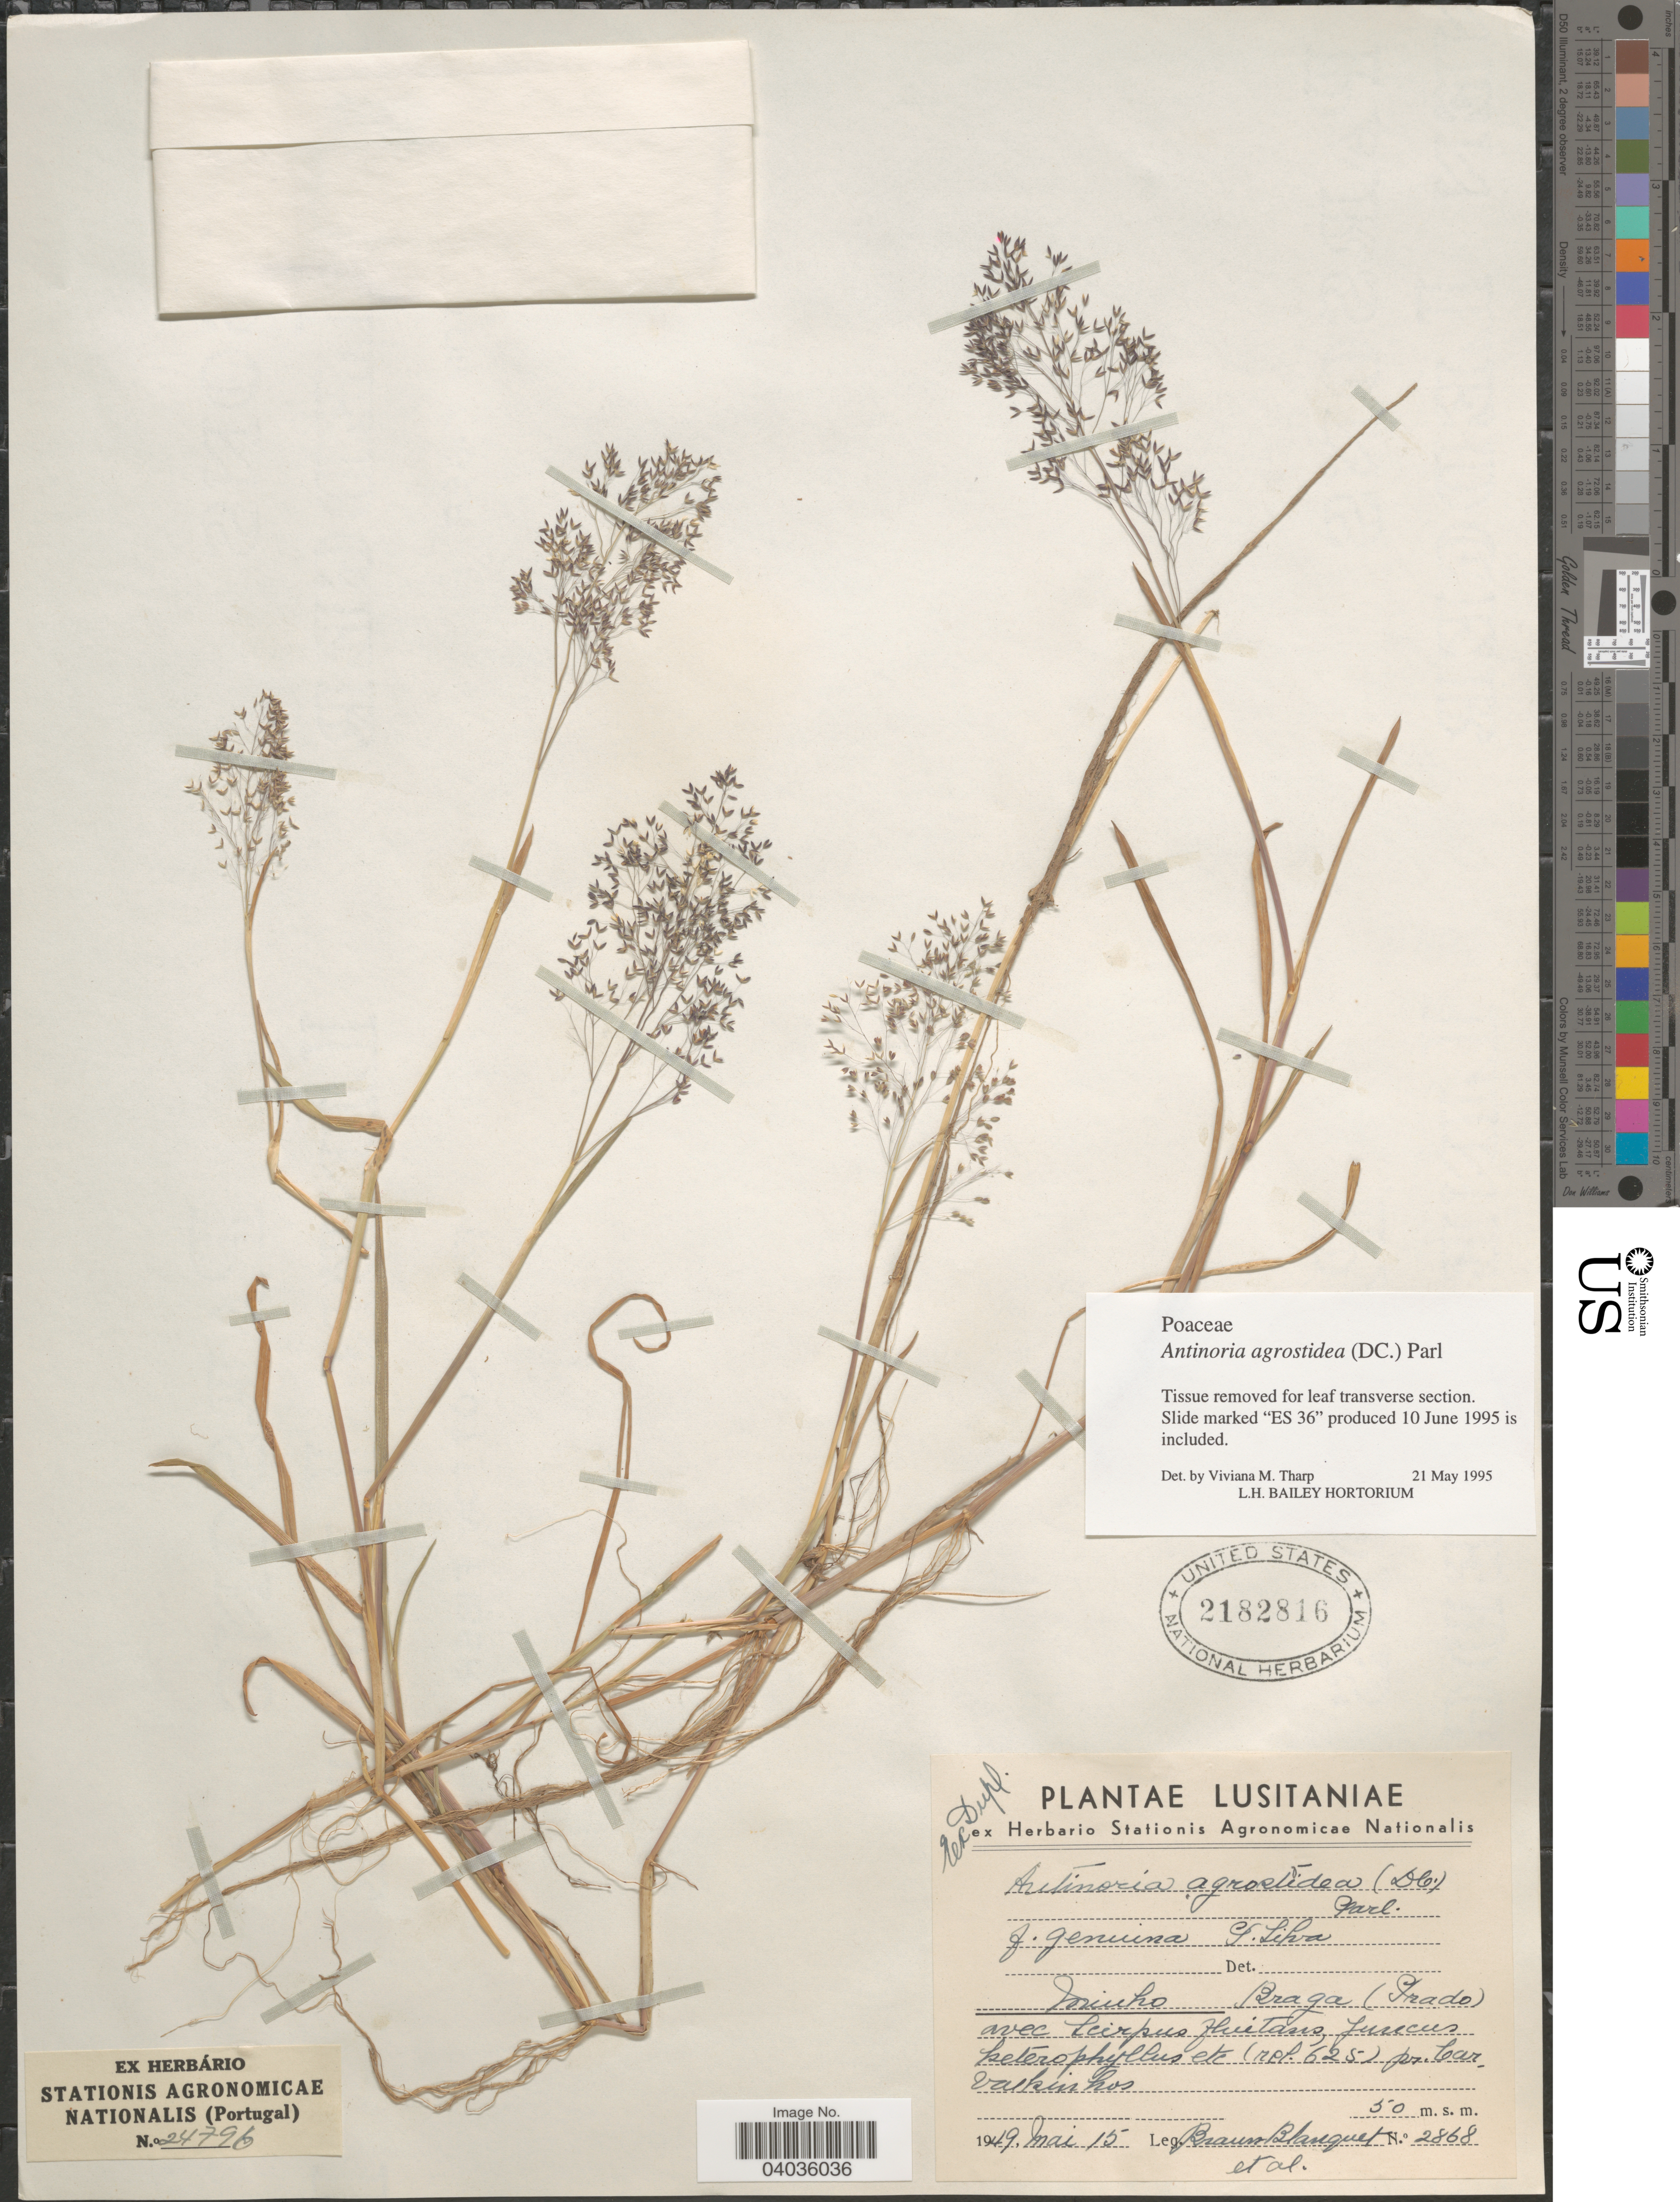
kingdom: Plantae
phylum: Tracheophyta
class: Liliopsida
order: Poales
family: Poaceae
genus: Antinoria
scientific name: Antinoria agrostidea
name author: (DC.) Parl.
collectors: J. Braun-Blanquet & et al.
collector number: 2868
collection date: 1949-05-15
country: Portugal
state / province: Braga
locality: Lusitaniae. Minho Braga (Prado).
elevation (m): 50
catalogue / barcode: US 2182816